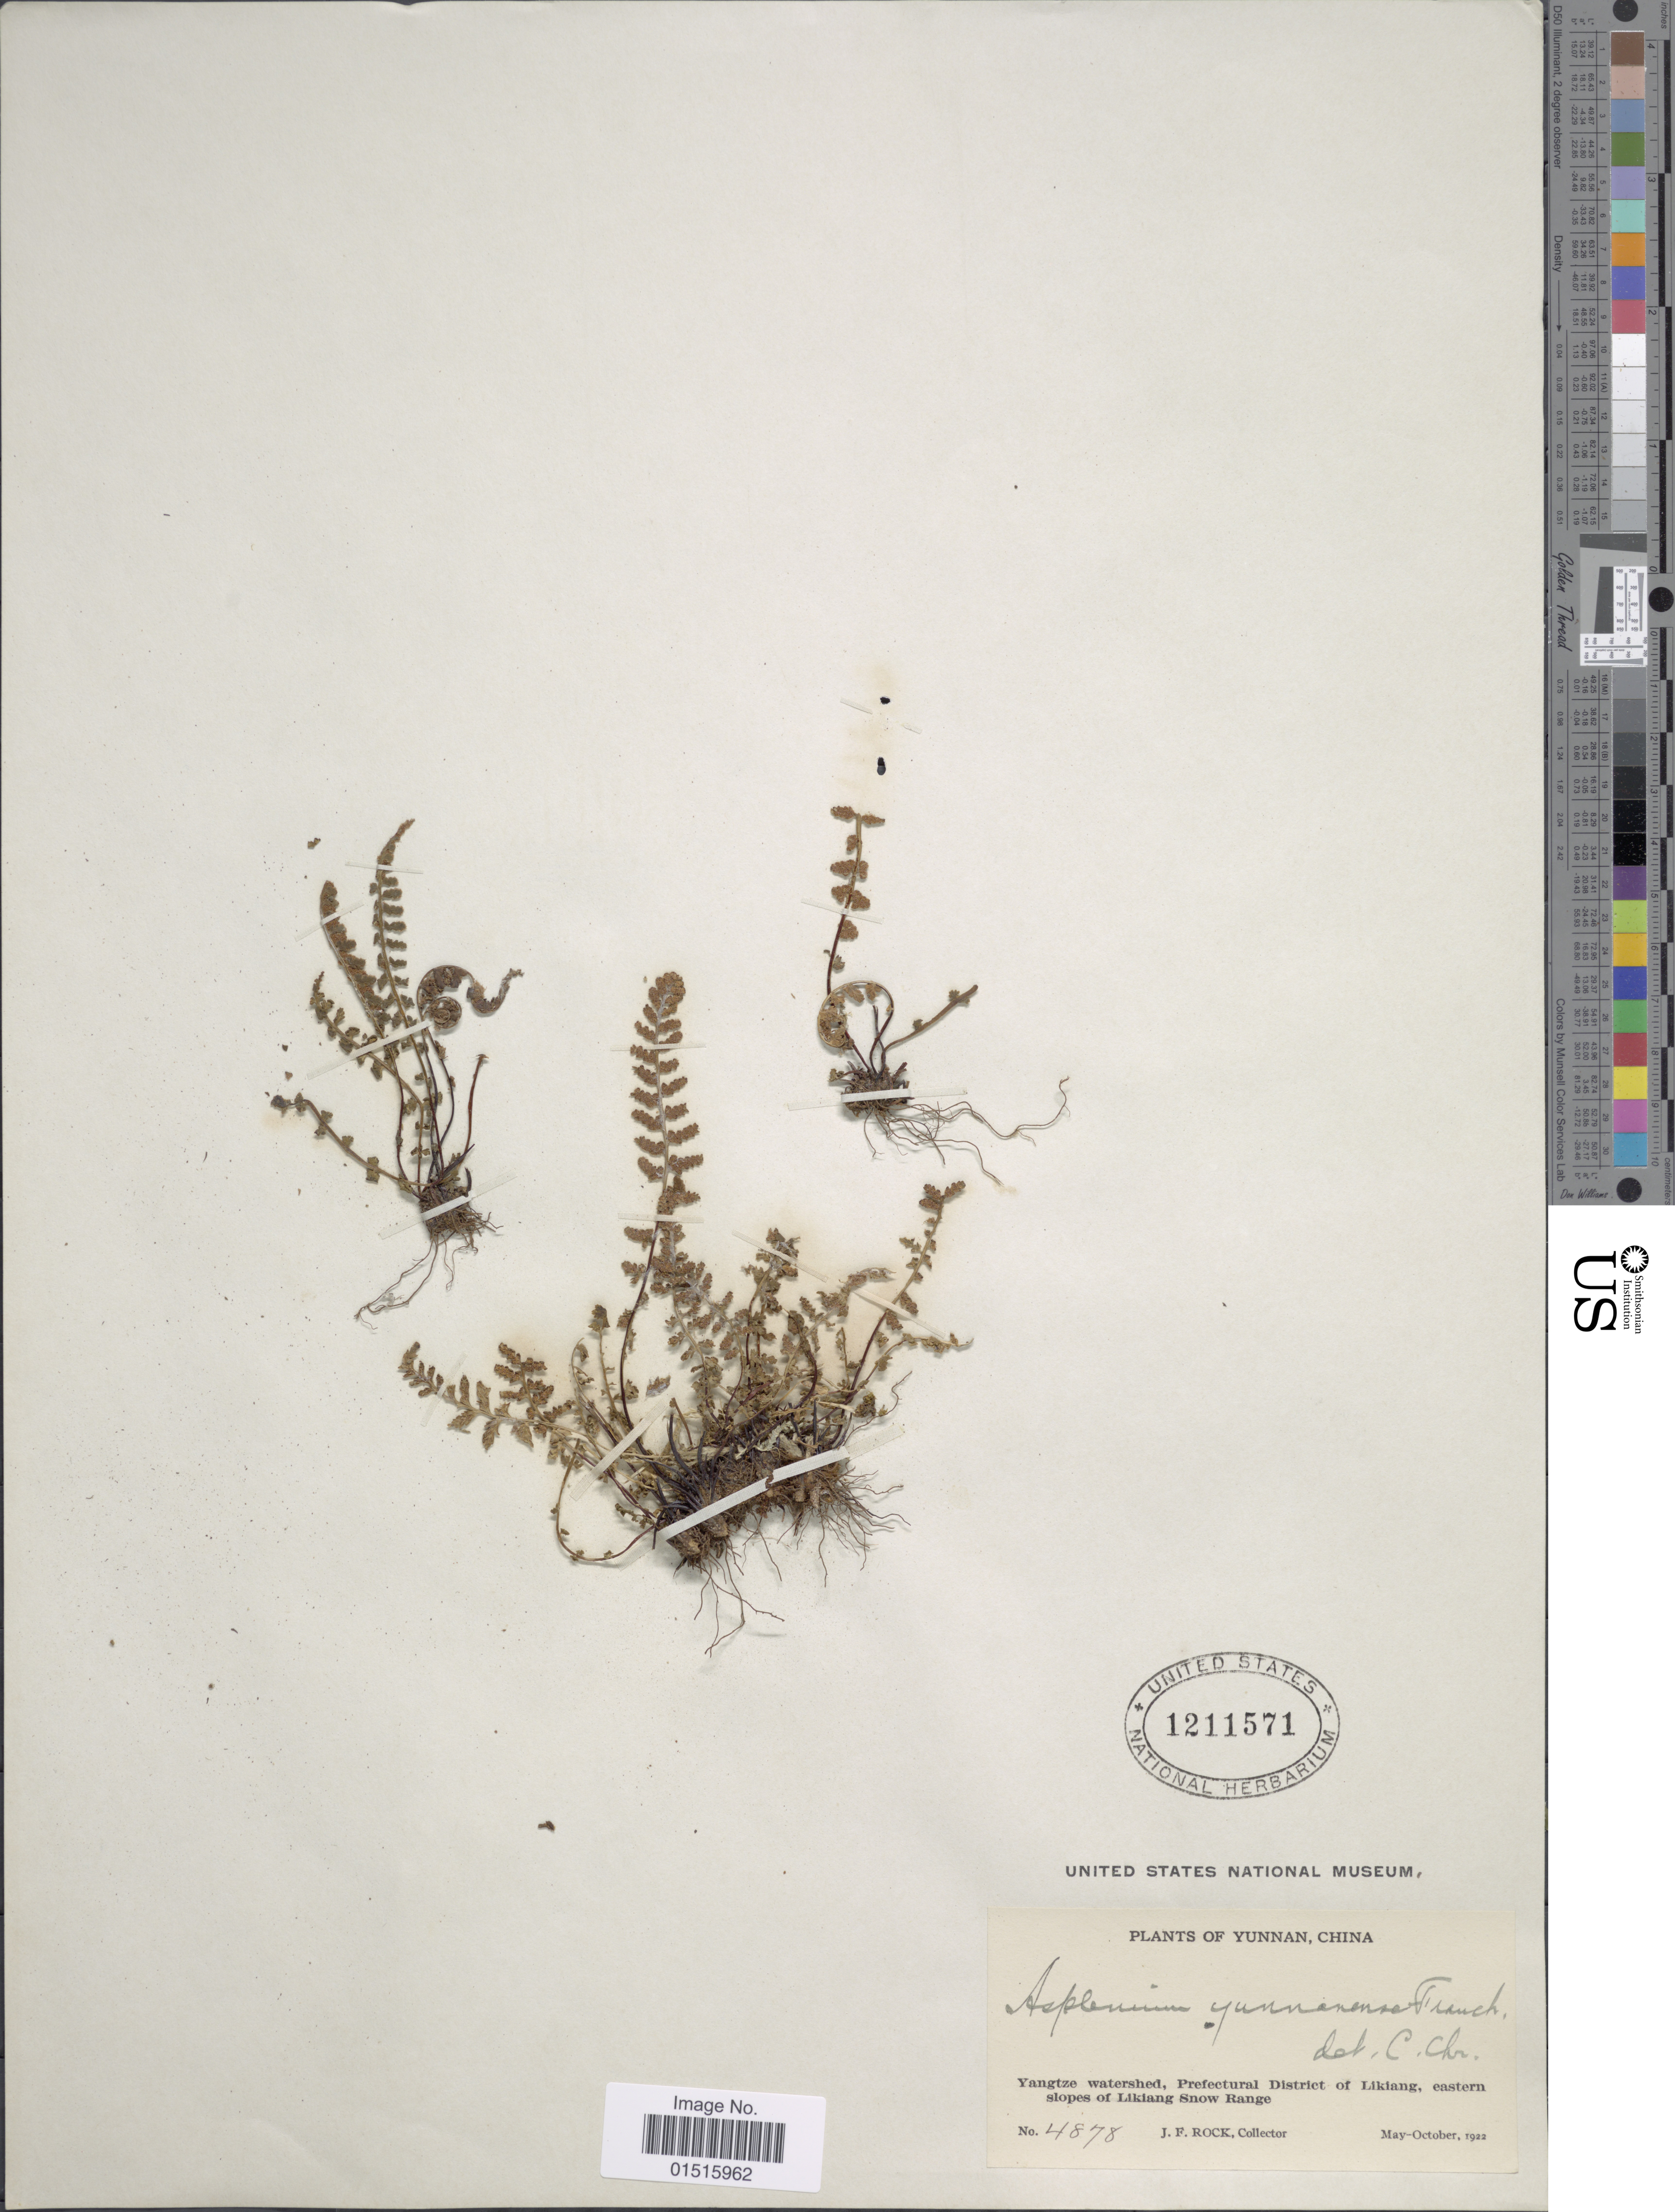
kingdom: Plantae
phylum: Tracheophyta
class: Polypodiopsida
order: Polypodiales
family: Aspleniaceae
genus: Asplenium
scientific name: Asplenium yunnanense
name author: (Franch.) Ching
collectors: J. Rock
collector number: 4878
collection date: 1922-05/1922-10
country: China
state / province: Yunnan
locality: Yangtze watershed, Prefectural District of Likiang, eastern slopes of Likiang Snow Range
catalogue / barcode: US 1211571